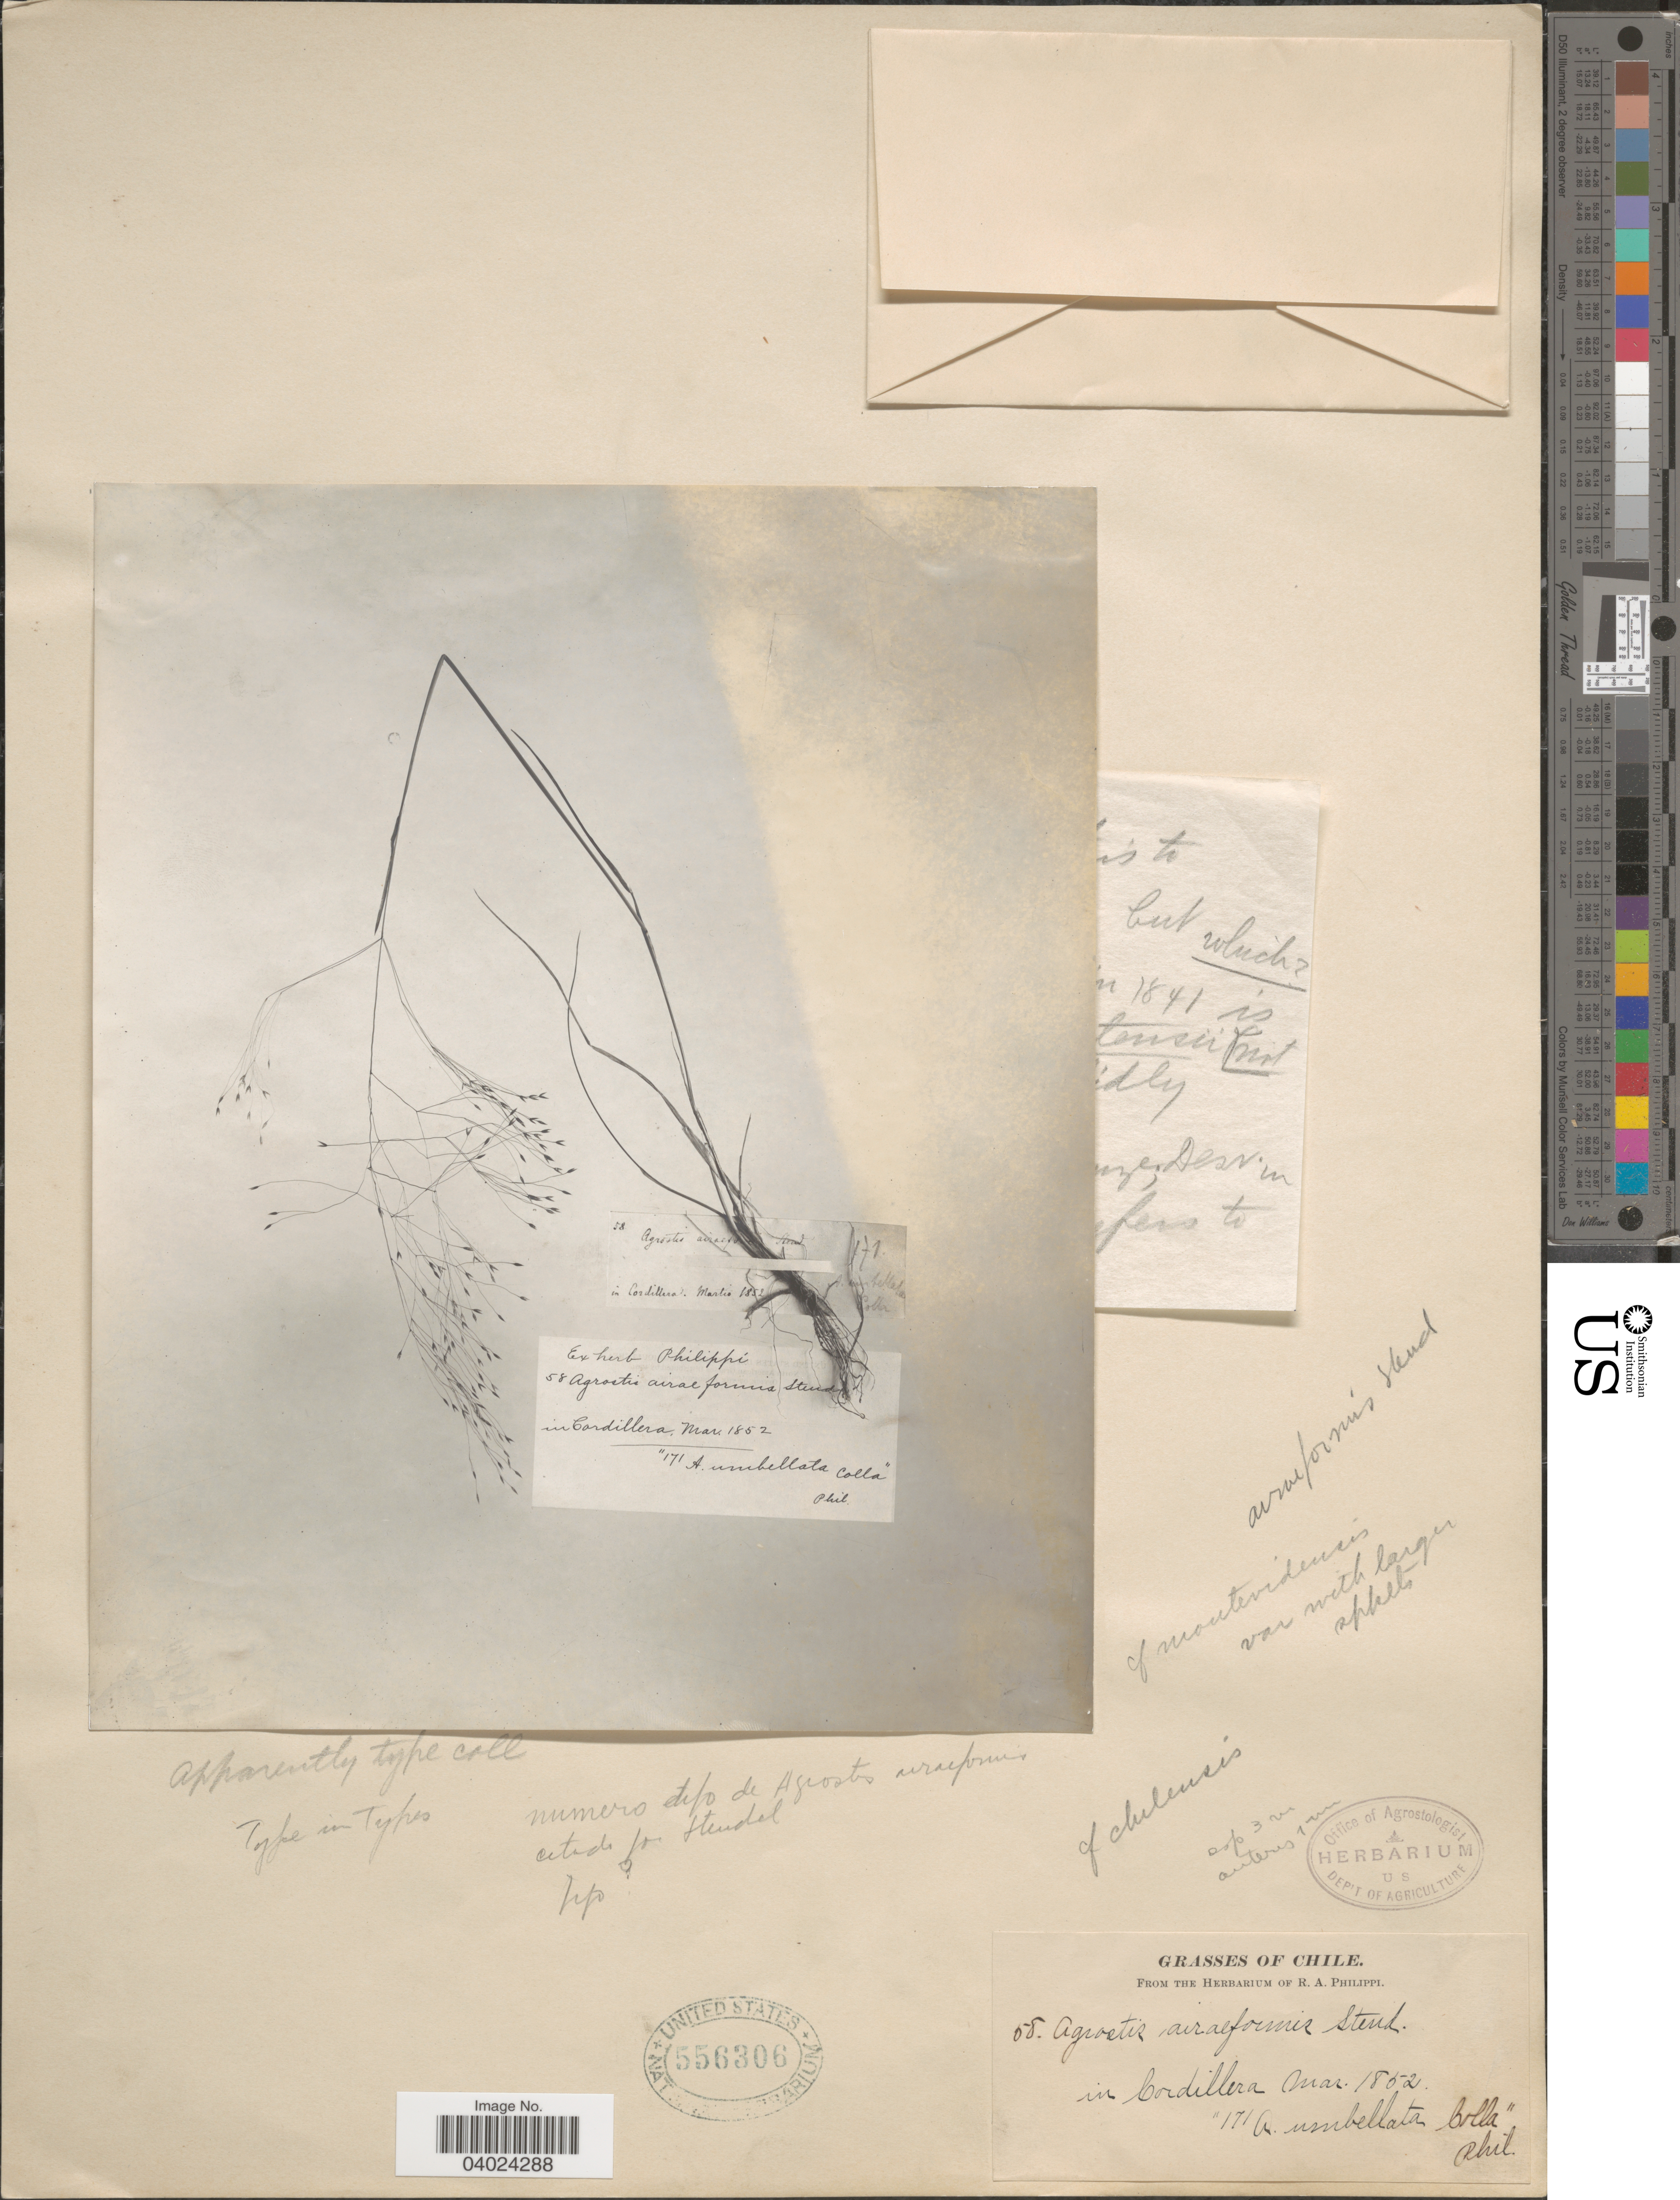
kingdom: Plantae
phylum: Tracheophyta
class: Liliopsida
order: Poales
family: Poaceae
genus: Agrostis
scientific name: Agrostis inconspicua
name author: Kunze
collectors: ex. herb. R.A. Philippi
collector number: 58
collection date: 1852-03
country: Chile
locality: In Cordillera.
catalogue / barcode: US 556306